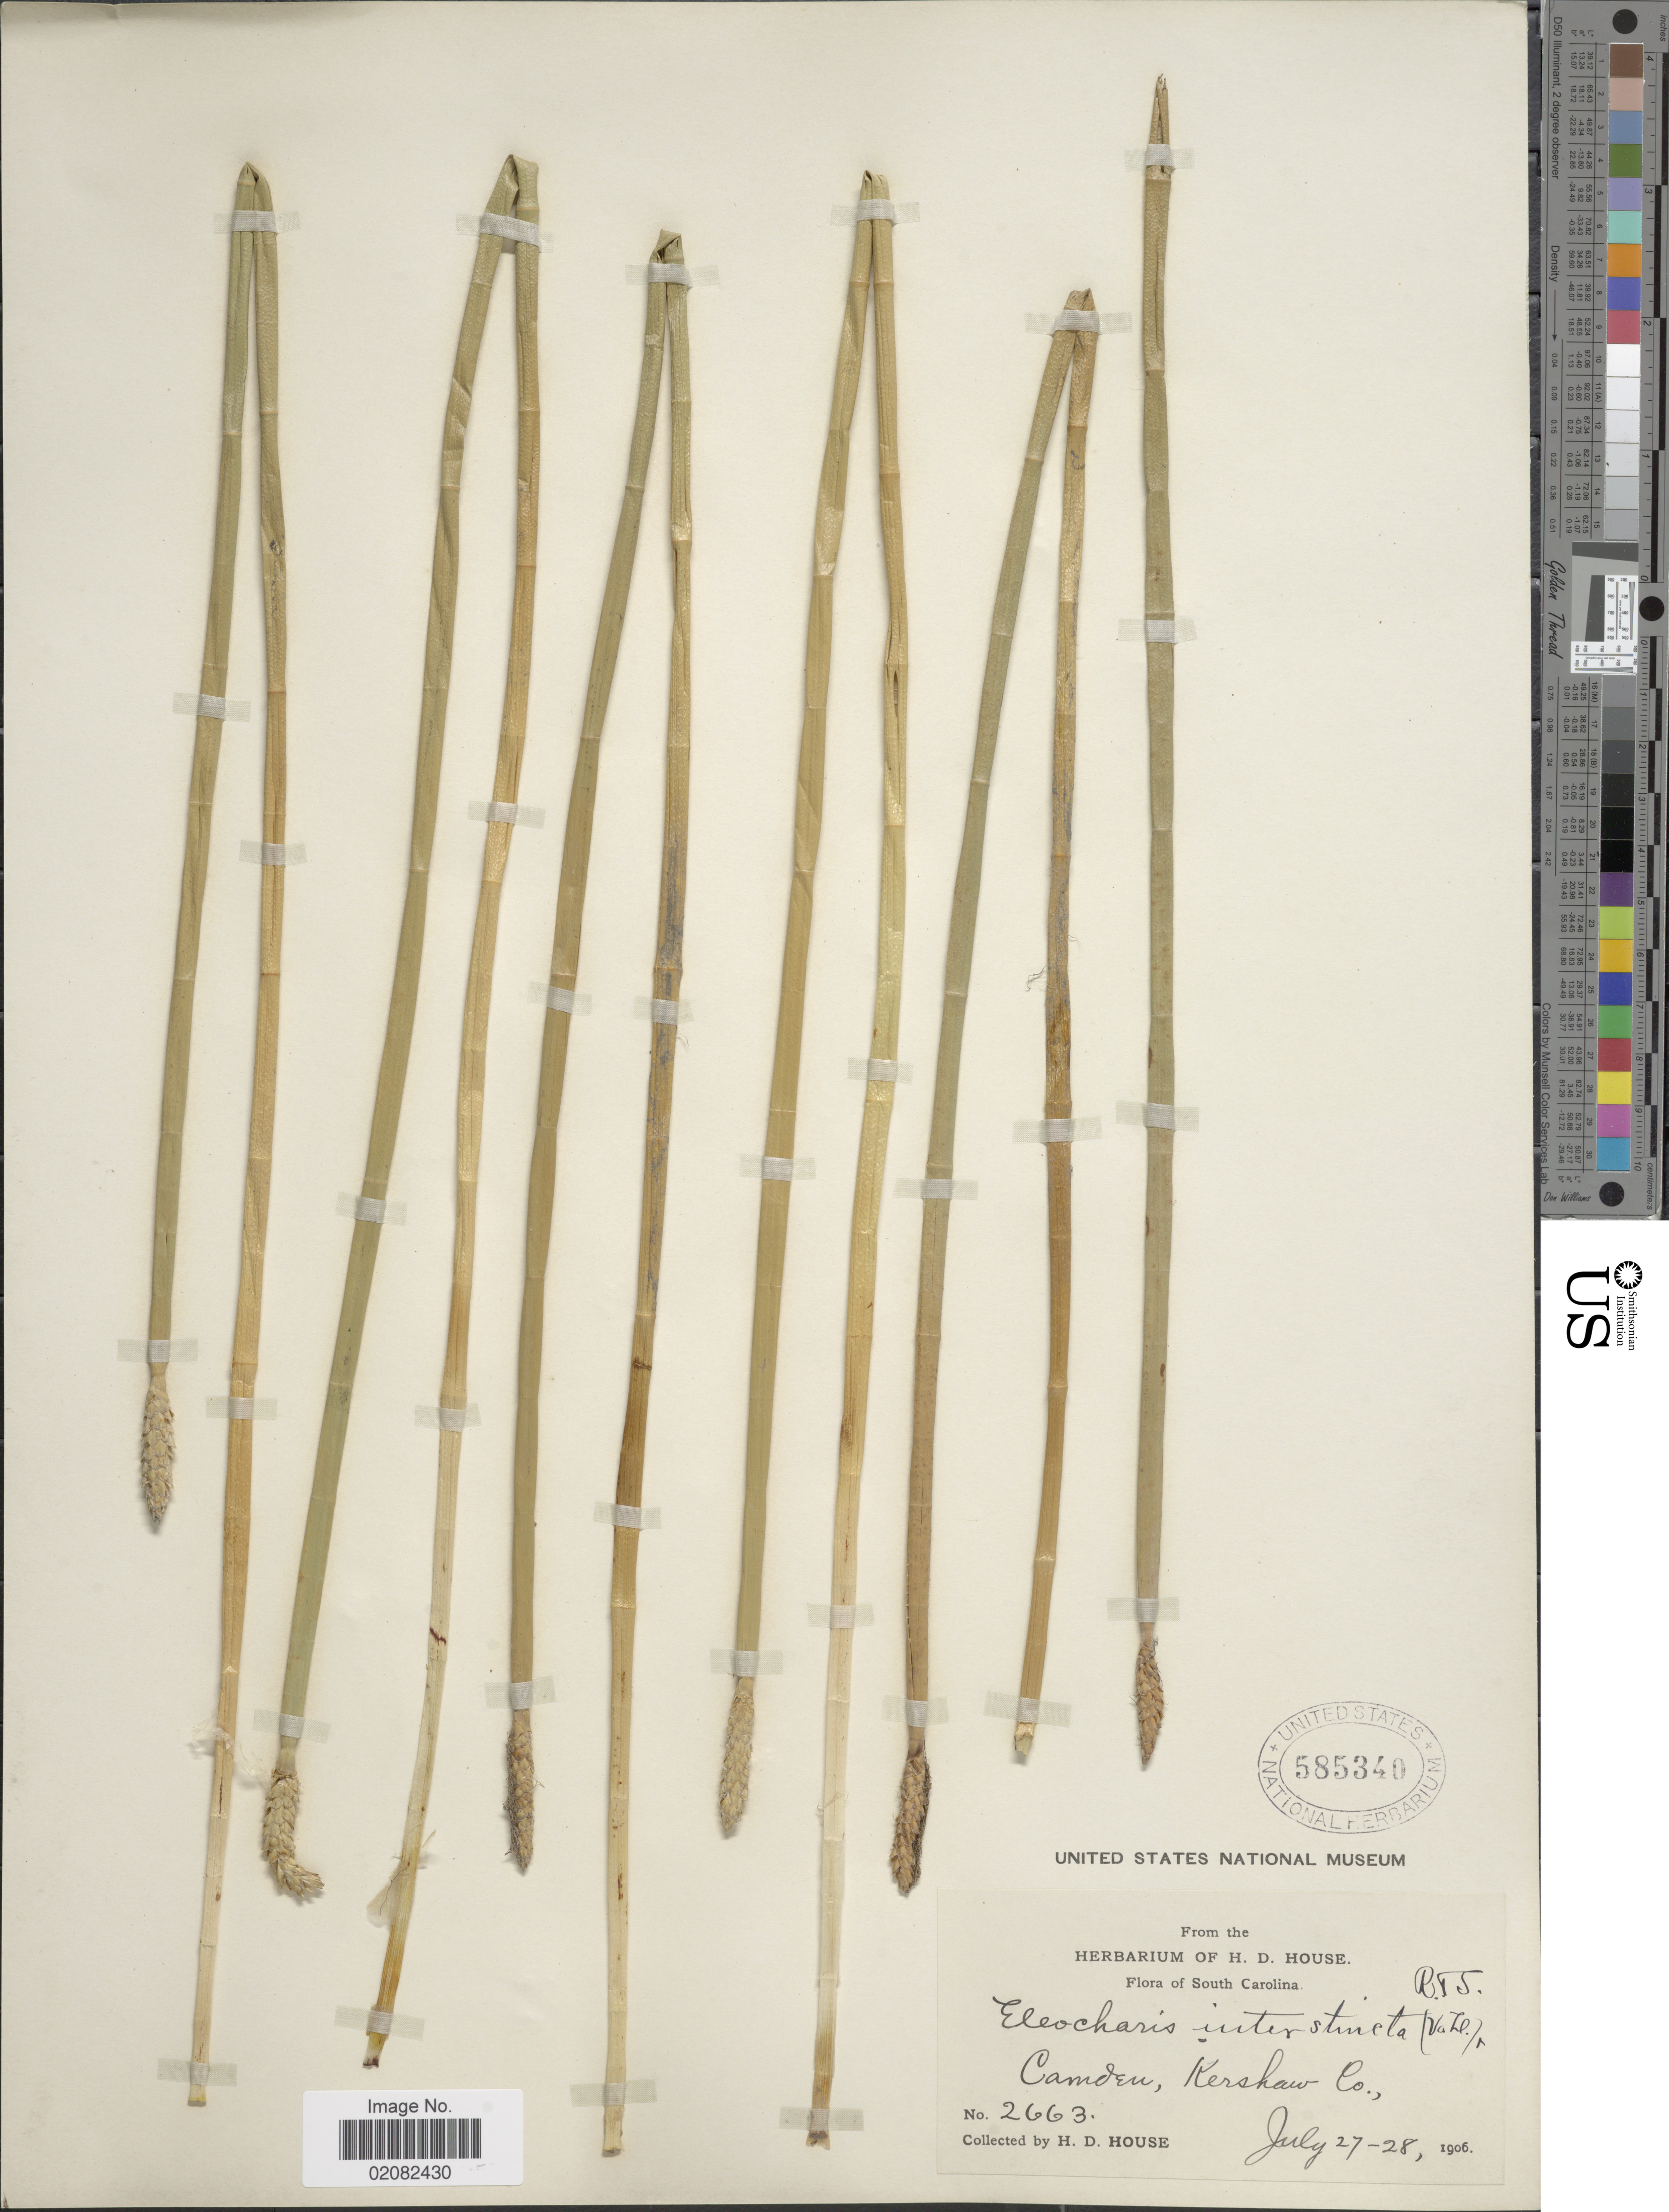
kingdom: Plantae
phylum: Tracheophyta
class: Liliopsida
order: Poales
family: Cyperaceae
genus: Eleocharis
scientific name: Eleocharis equisetoides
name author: (Elliott) Torr.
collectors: H. D. House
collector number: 2663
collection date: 1906-07-27/1906-07-28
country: United States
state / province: South Carolina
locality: Camden, Kershaw Co.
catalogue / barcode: US 585340